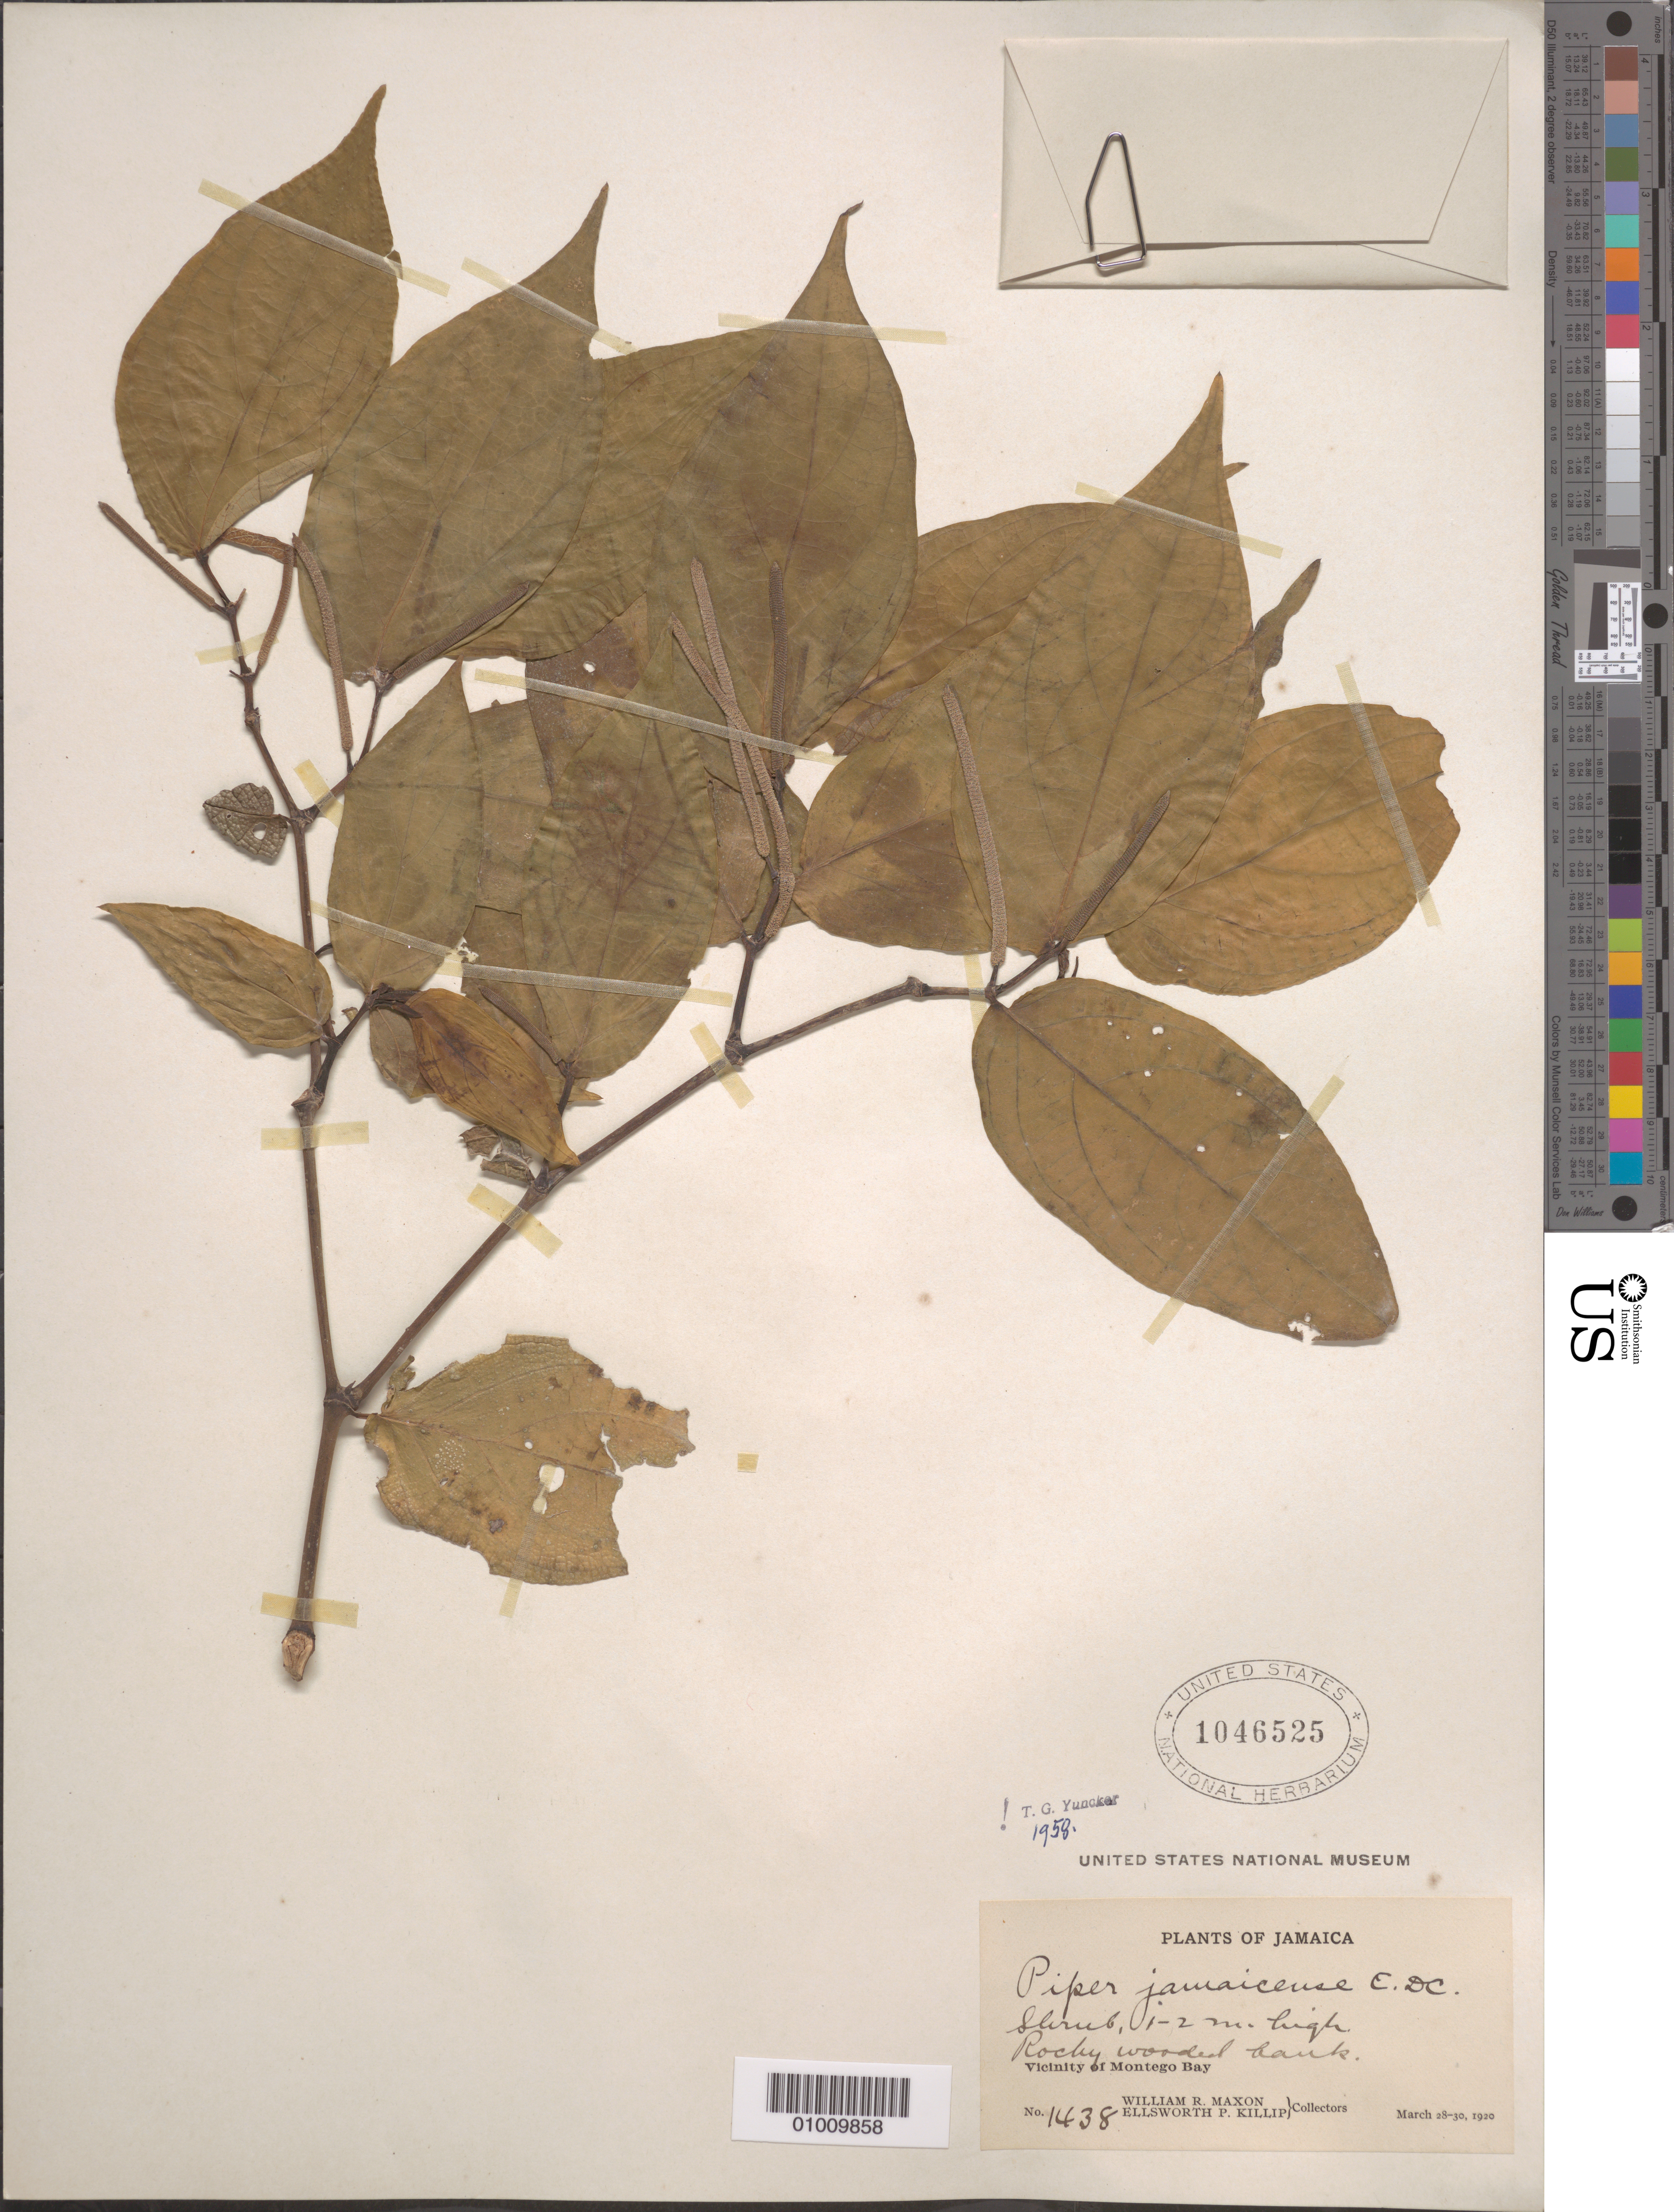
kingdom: Plantae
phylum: Tracheophyta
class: Magnoliopsida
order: Piperales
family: Piperaceae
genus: Piper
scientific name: Piper jamaicense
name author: C. DC.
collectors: W. R. Maxon & E. P. Killip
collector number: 1438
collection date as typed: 28 Mar 1920 to 30 Mar 1920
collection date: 1920-03-28/1920-03-30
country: Jamaica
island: Jamaica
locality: Rocky wooded bank in the vicinity of Montego Bay.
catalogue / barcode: US 1046525